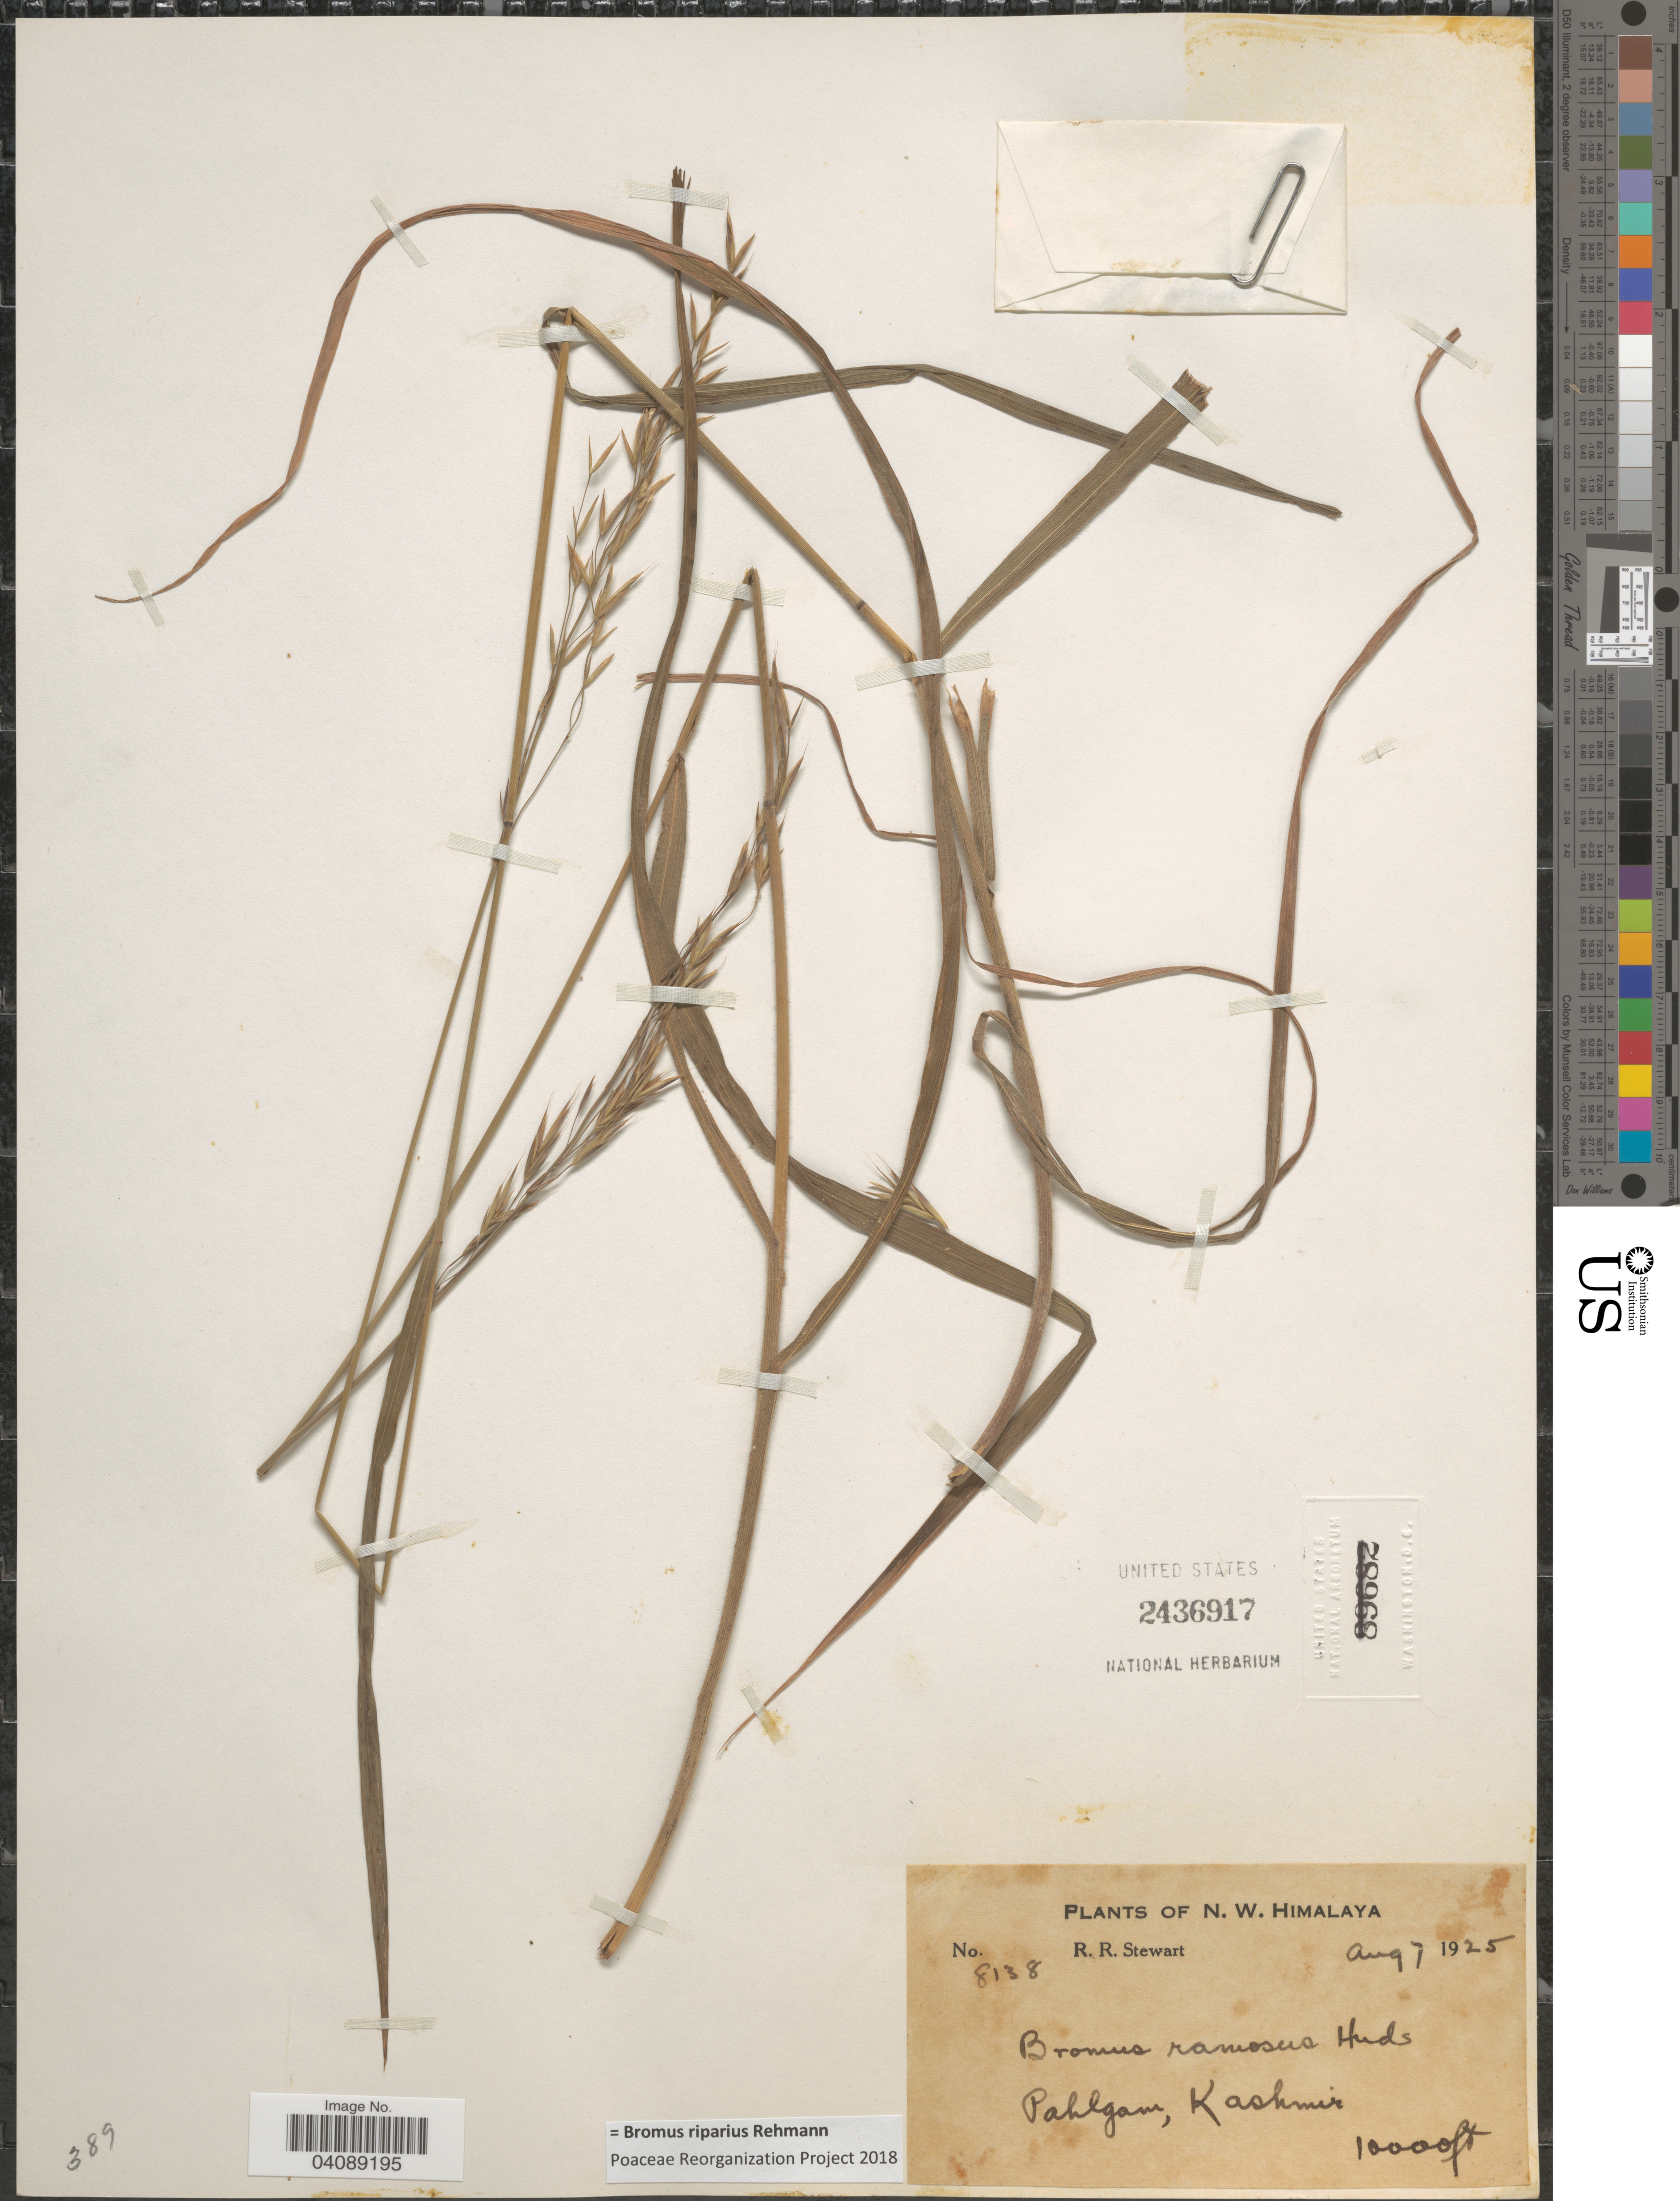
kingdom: Plantae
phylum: Tracheophyta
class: Liliopsida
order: Poales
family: Poaceae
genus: Bromus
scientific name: Bromus riparius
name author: Rehmann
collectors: R. Stewart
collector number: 8138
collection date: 1925-08-07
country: India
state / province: Jammu and Kashmir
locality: N.W. Himalaya. Pahlgam, Kashmir.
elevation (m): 3048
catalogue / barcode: US 2436917